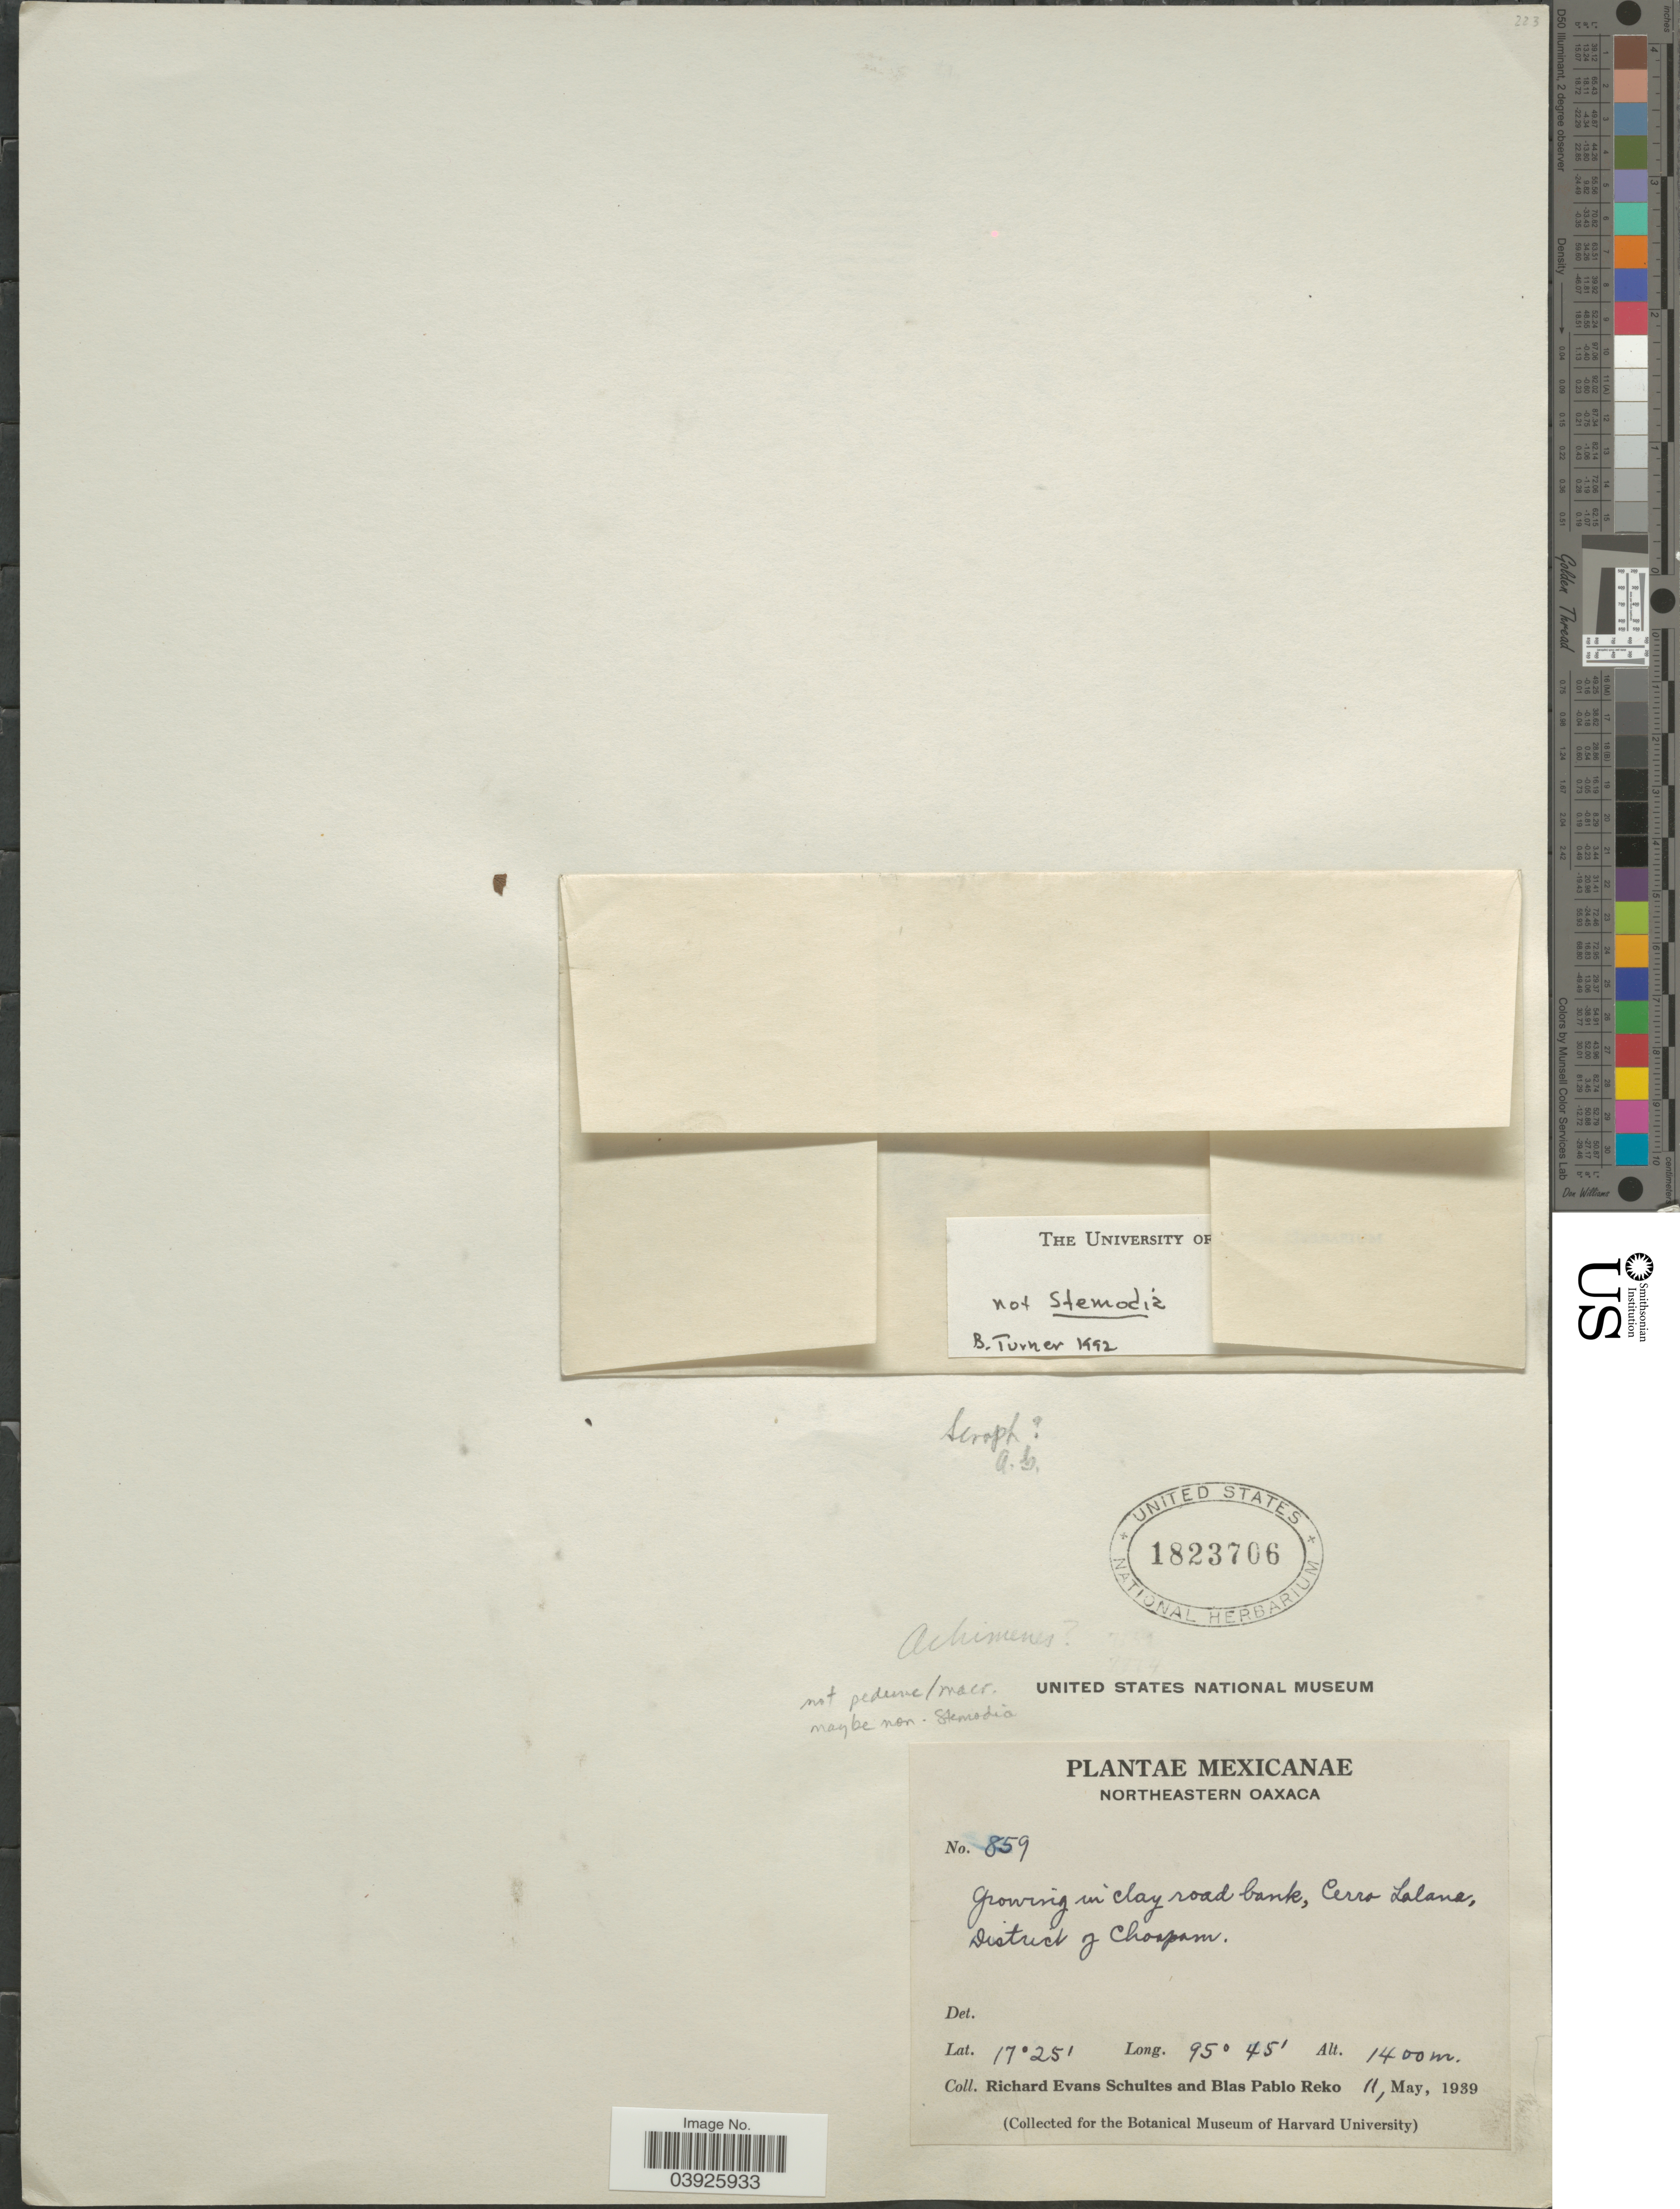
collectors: R. E. Schultes & B. P. Reko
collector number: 859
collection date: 1939-05-11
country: Mexico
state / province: Oaxaca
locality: Northeastern Oaxaca. In clay road bank, Cerro Lalane, District of Choapam.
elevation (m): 1400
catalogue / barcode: US 1823706